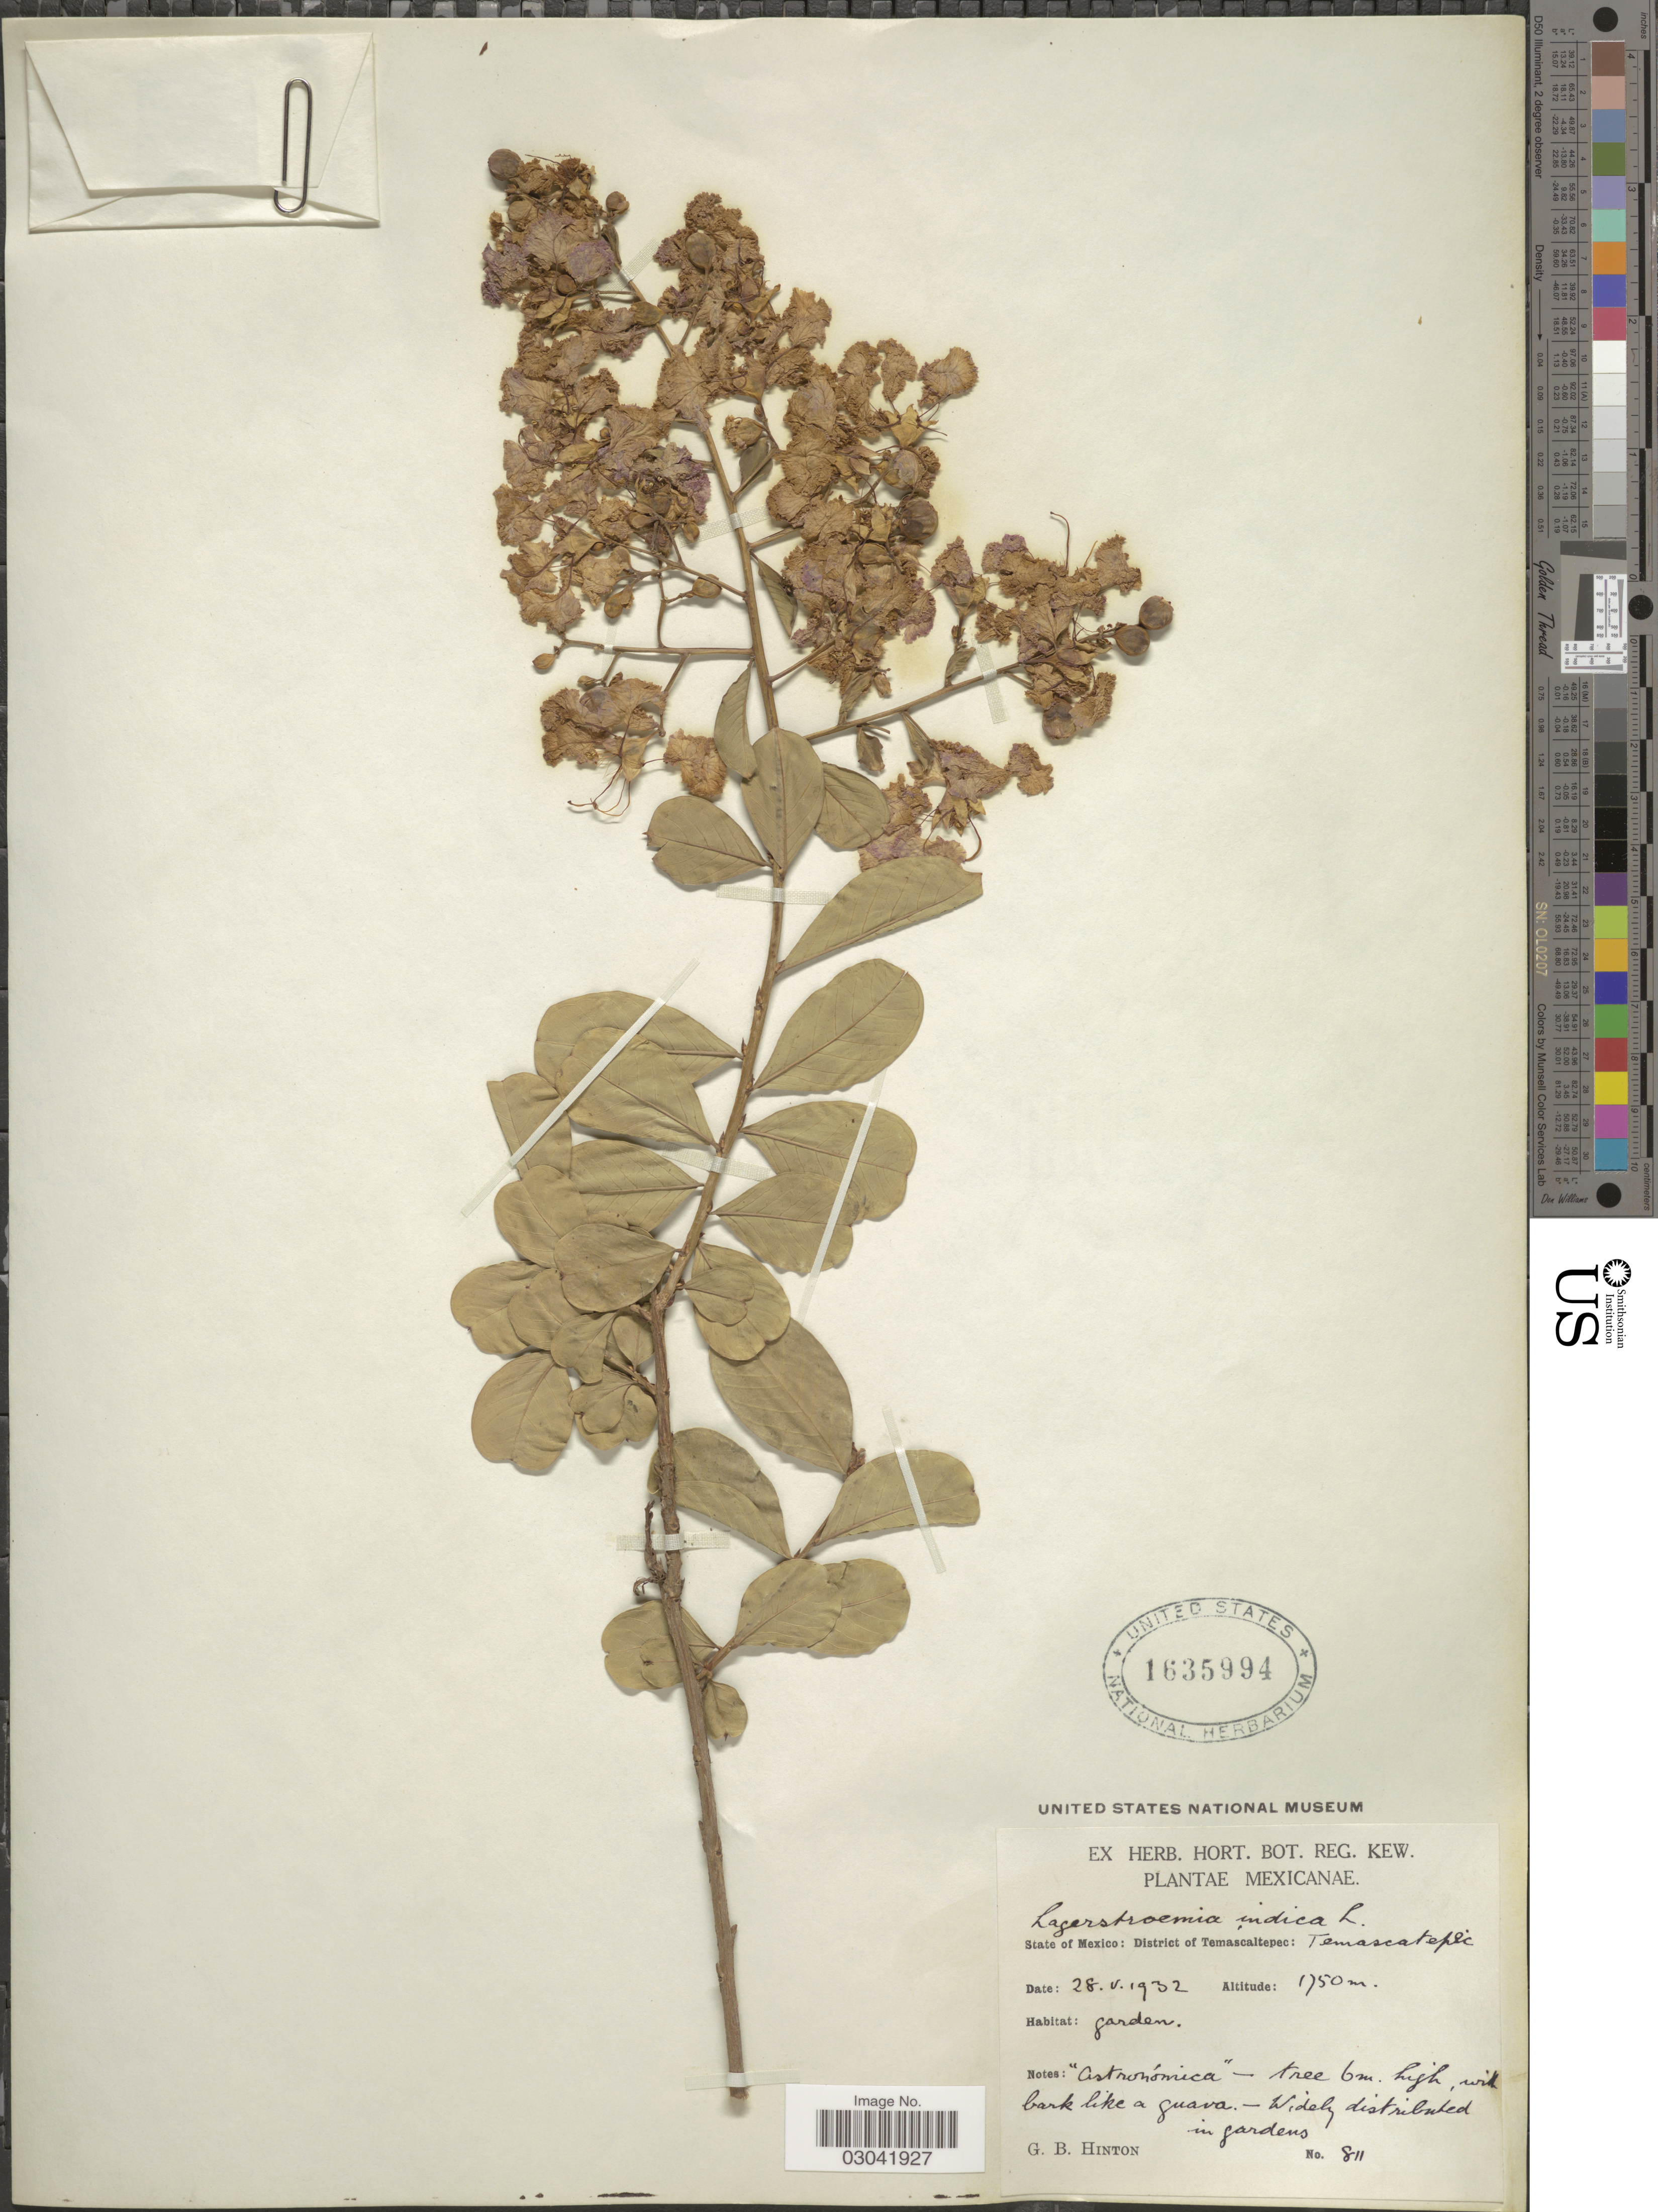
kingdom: Plantae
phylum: Tracheophyta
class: Magnoliopsida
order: Myrtales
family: Lythraceae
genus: Lagerstroemia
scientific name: Lagerstroemia indica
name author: L.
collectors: G. B. Hinton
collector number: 811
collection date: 1932-05-28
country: Mexico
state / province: México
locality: District of Temascaltepec. Temascaltepec.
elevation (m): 1750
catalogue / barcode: US 1635994